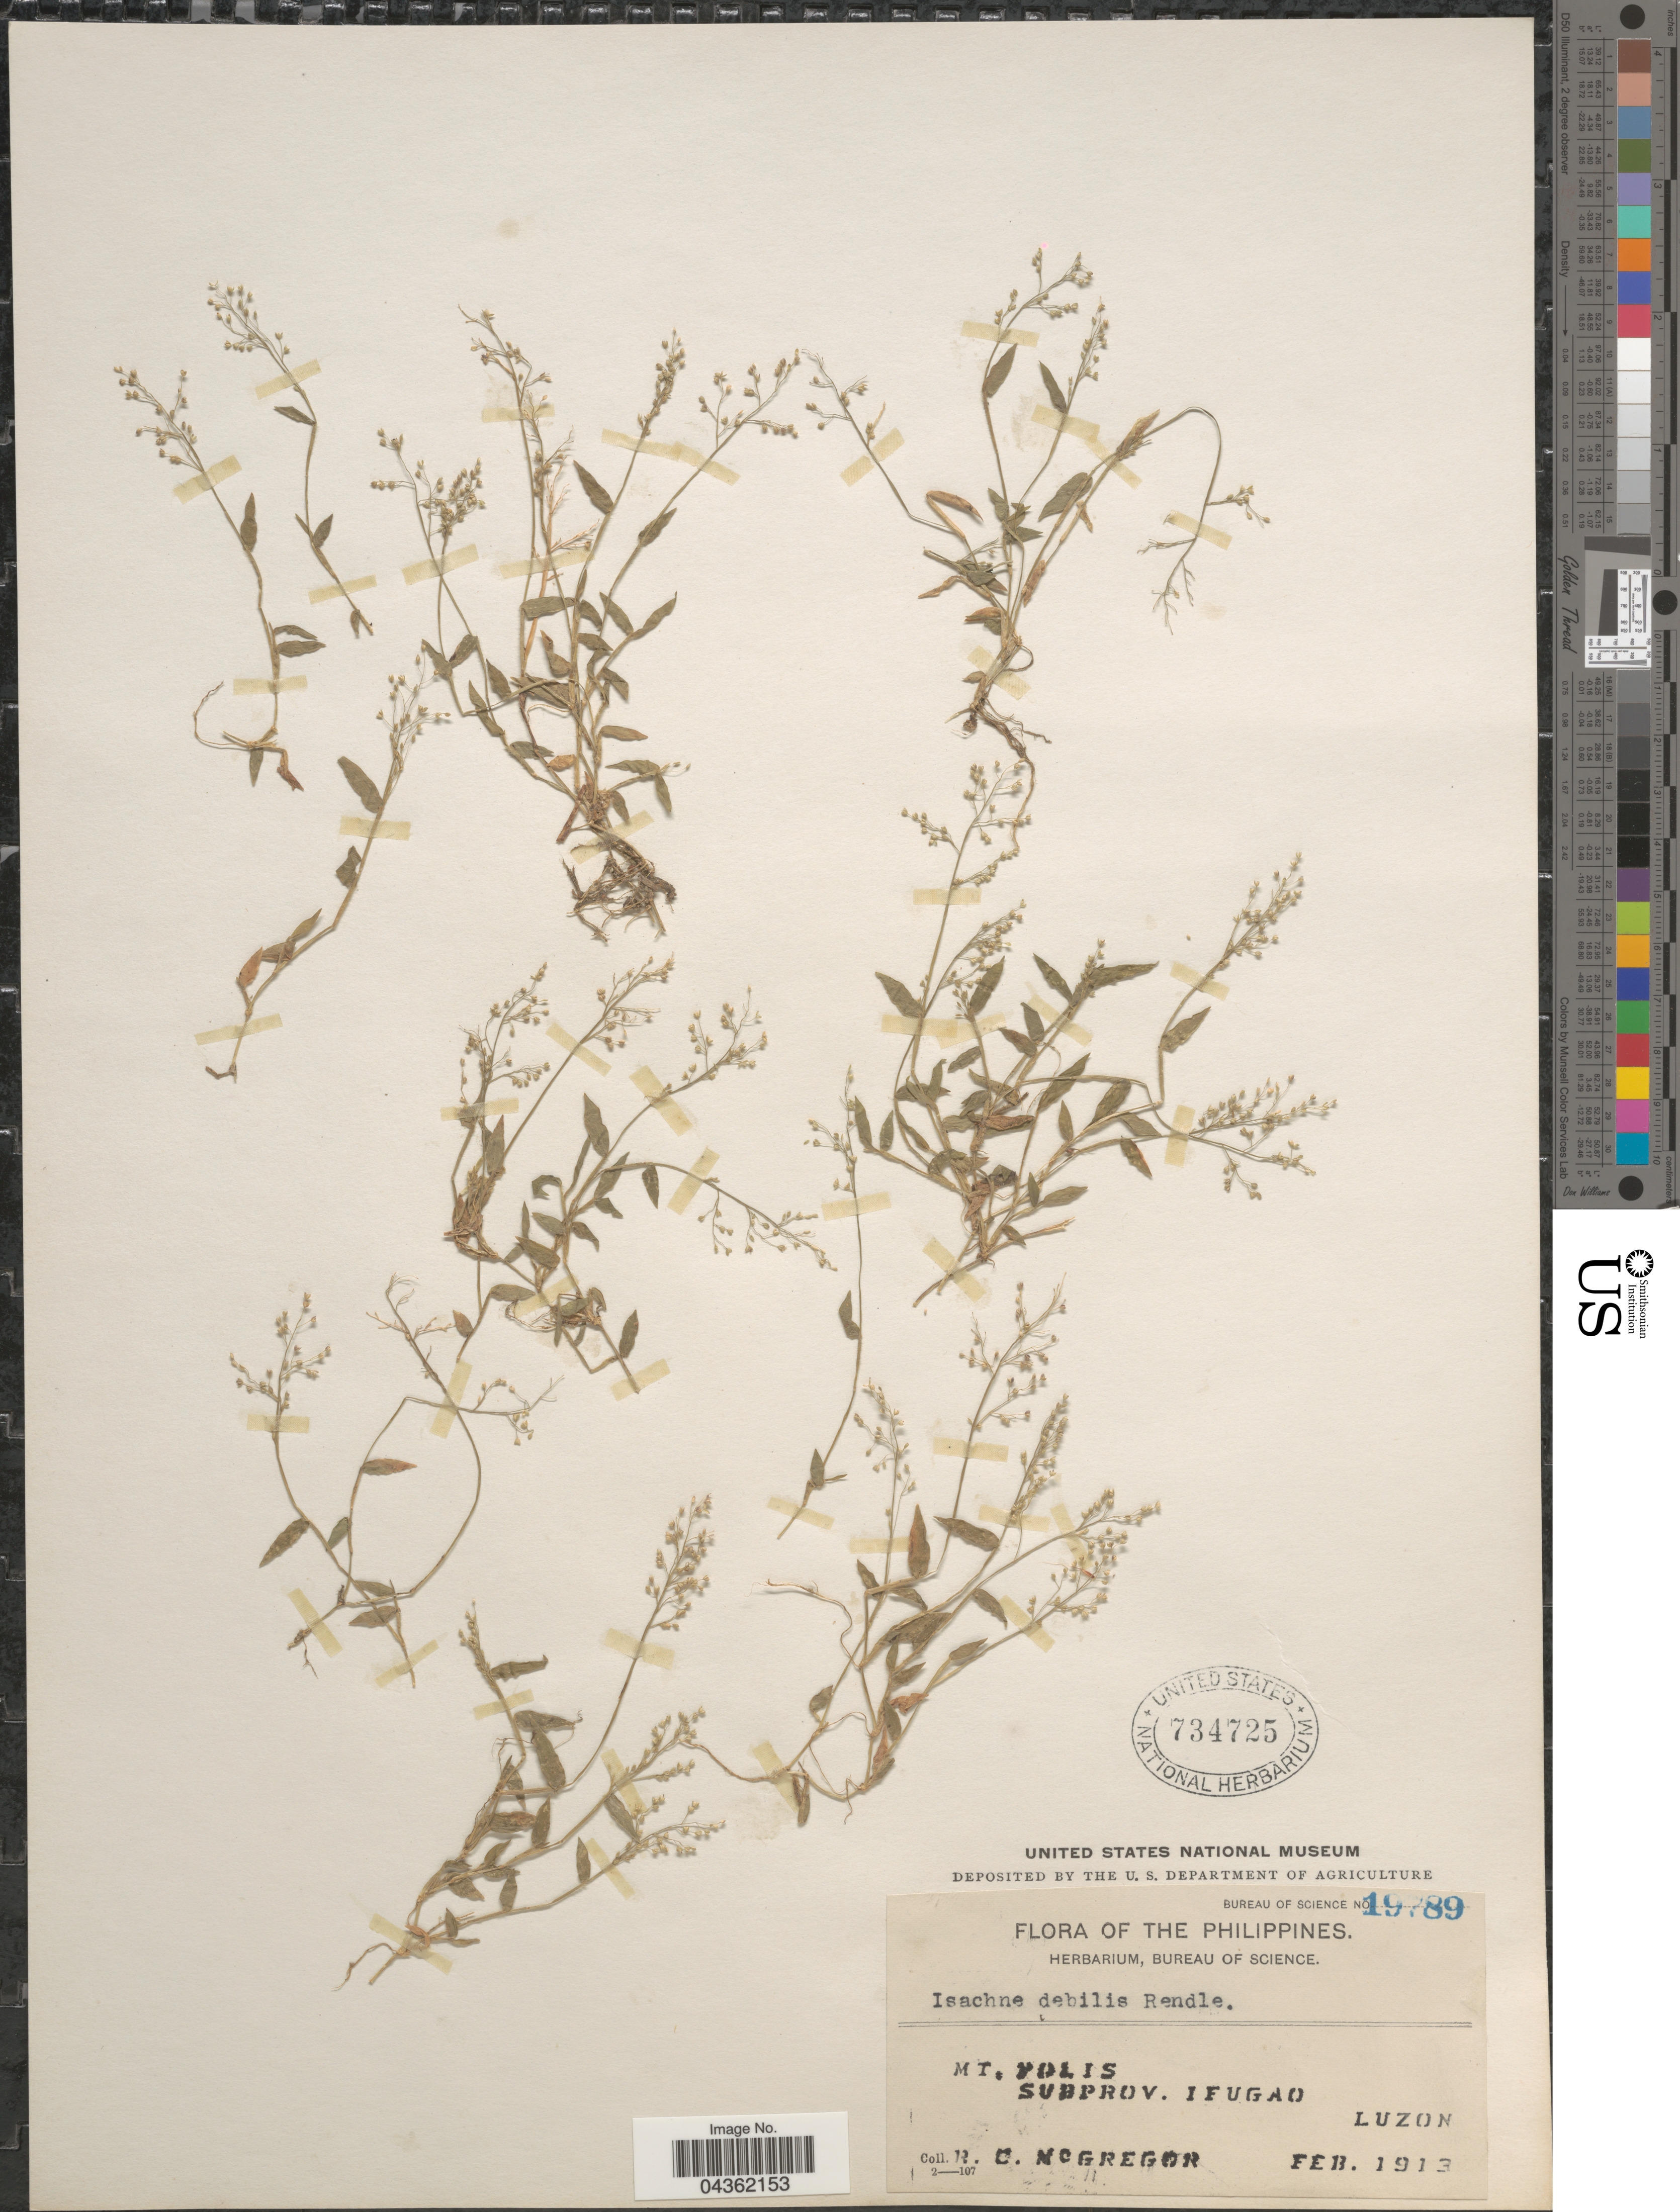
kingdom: Plantae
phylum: Tracheophyta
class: Liliopsida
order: Poales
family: Poaceae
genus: Isachne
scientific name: Isachne myosotis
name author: Nees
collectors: R. C. McGregor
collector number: Bureau of Science 19789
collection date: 1913-02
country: Philippines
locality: Mt. Polis. Subprov. Ifugao. Luzon.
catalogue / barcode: US 734725